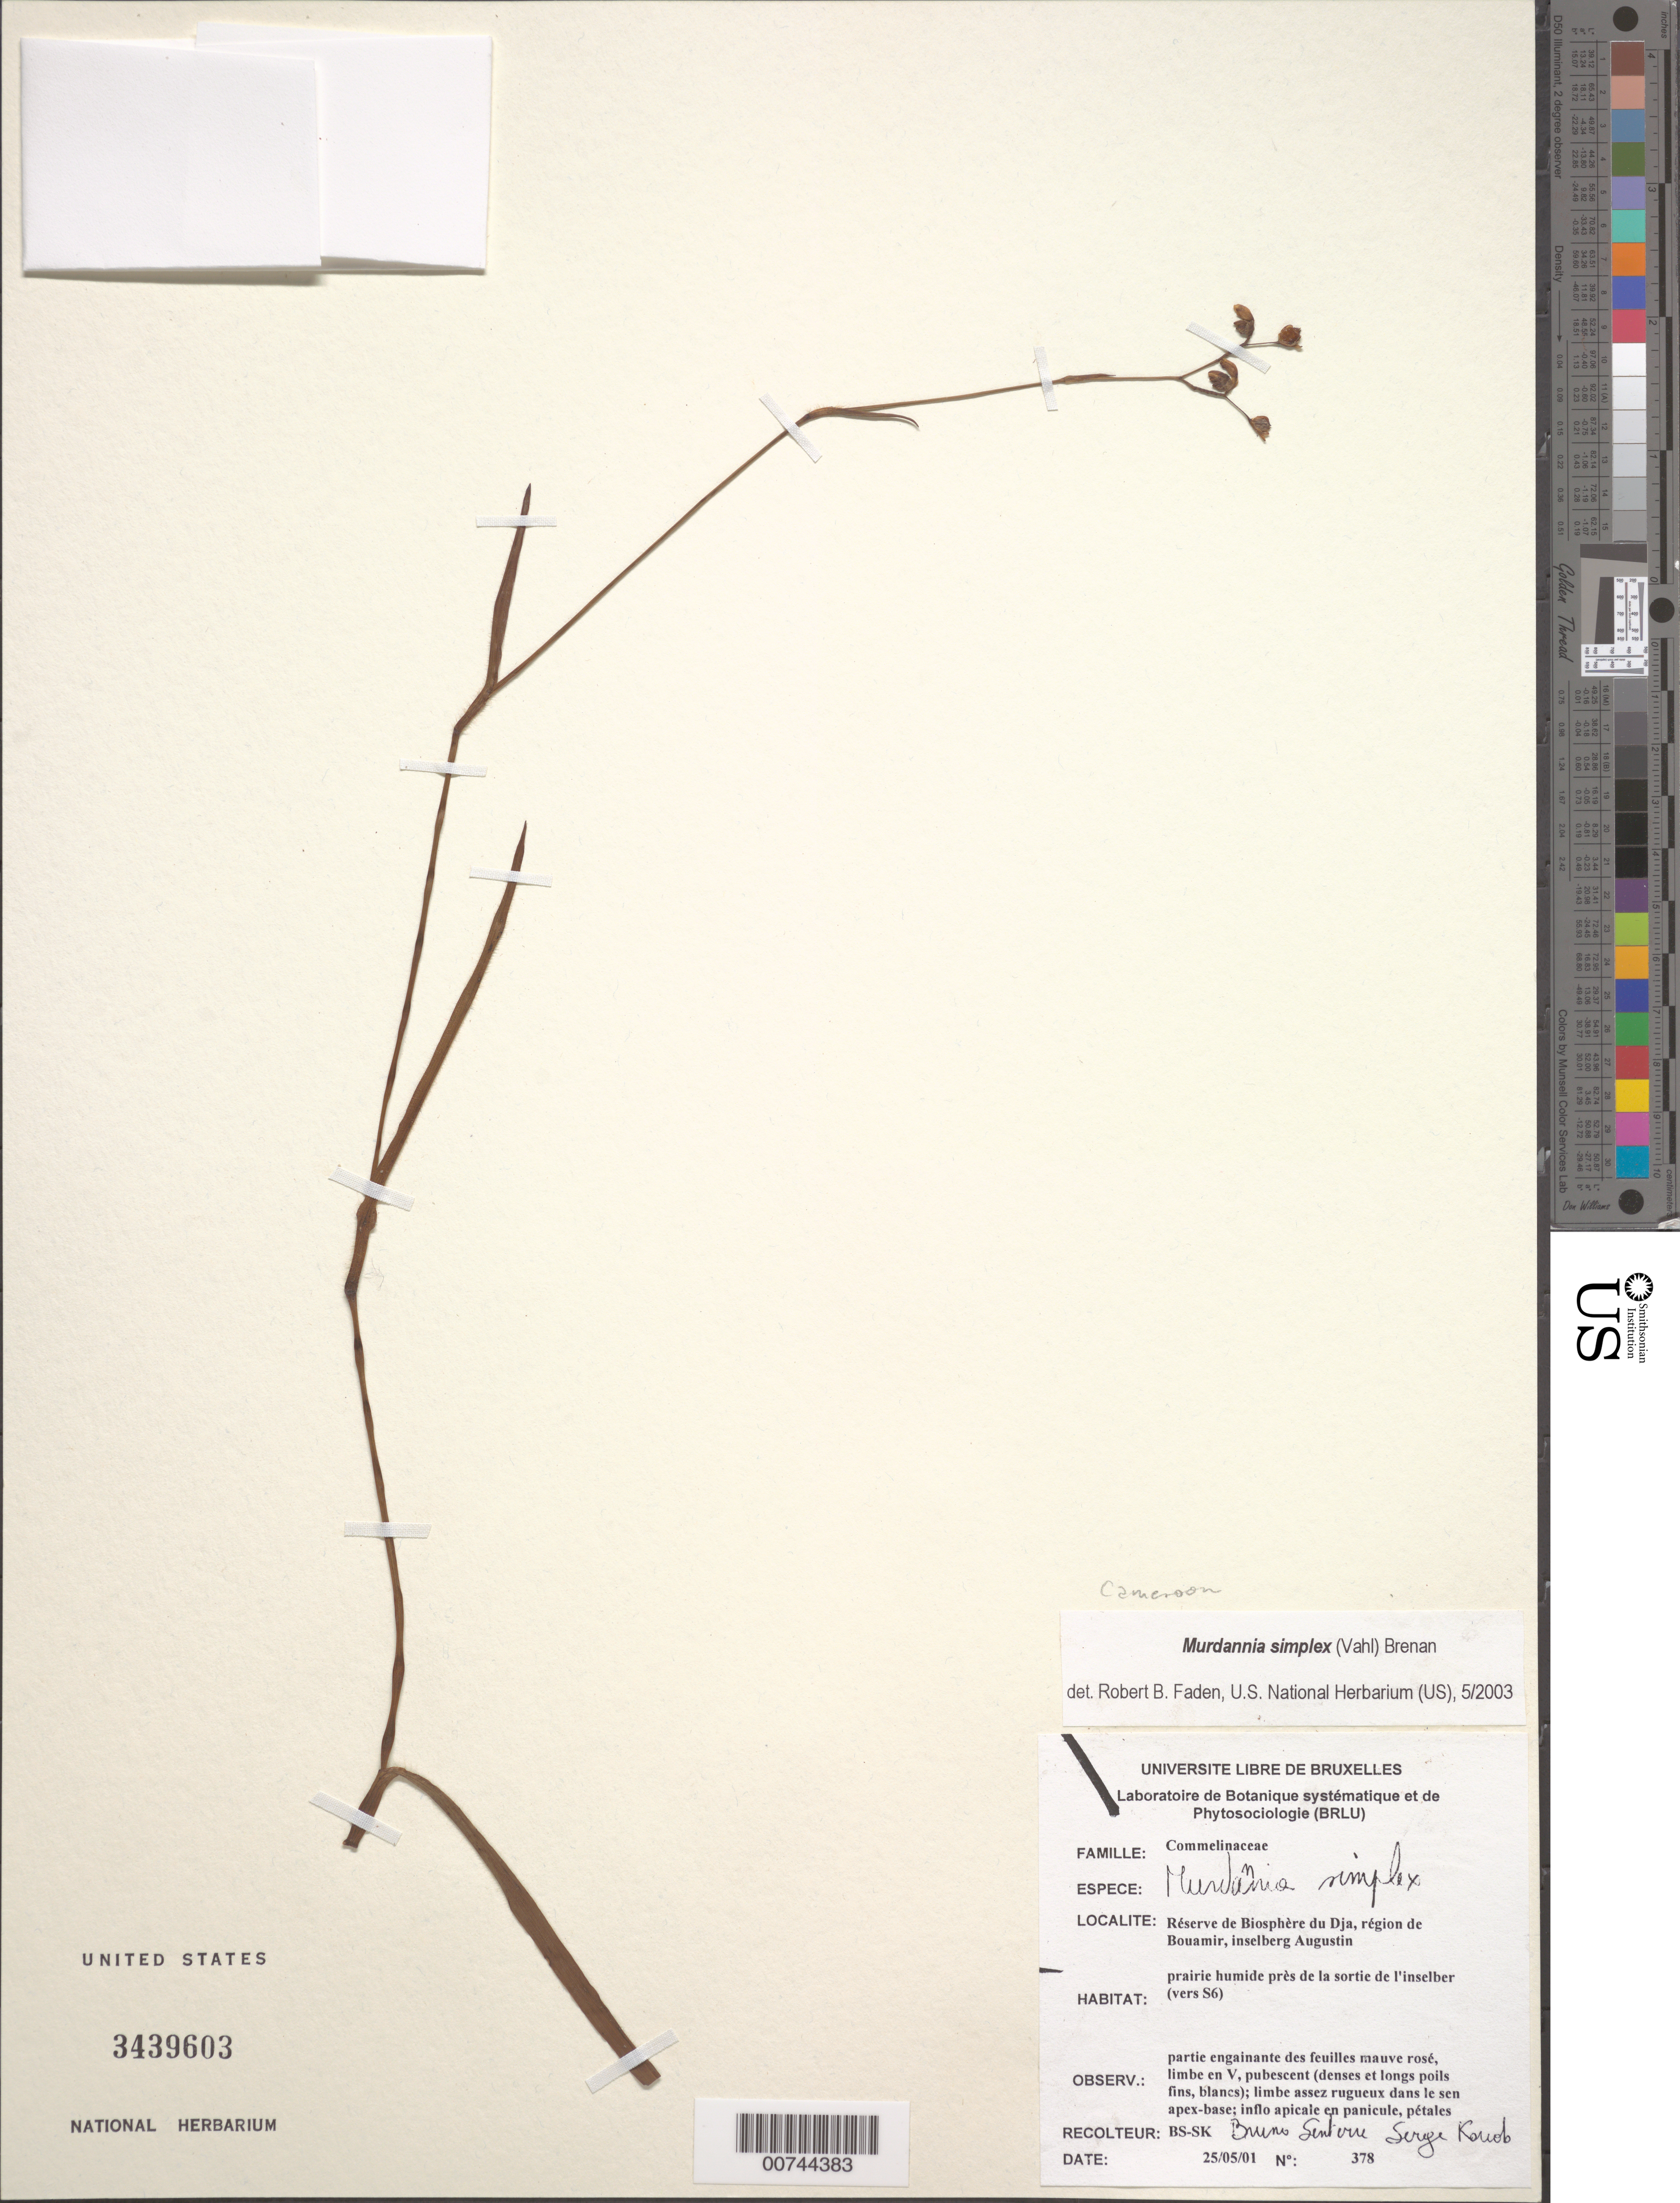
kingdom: Plantae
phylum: Tracheophyta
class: Liliopsida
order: Commelinales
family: Commelinaceae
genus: Murdannia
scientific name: Murdannia simplex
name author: (Vahl) Brenan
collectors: B. Senterre & S. Koriob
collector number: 378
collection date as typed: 25 May 2001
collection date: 2001-05-25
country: Belgium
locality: Reserve de Biosphere du Dja, Bouamir, Inselberg Augustin.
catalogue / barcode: US 3439603